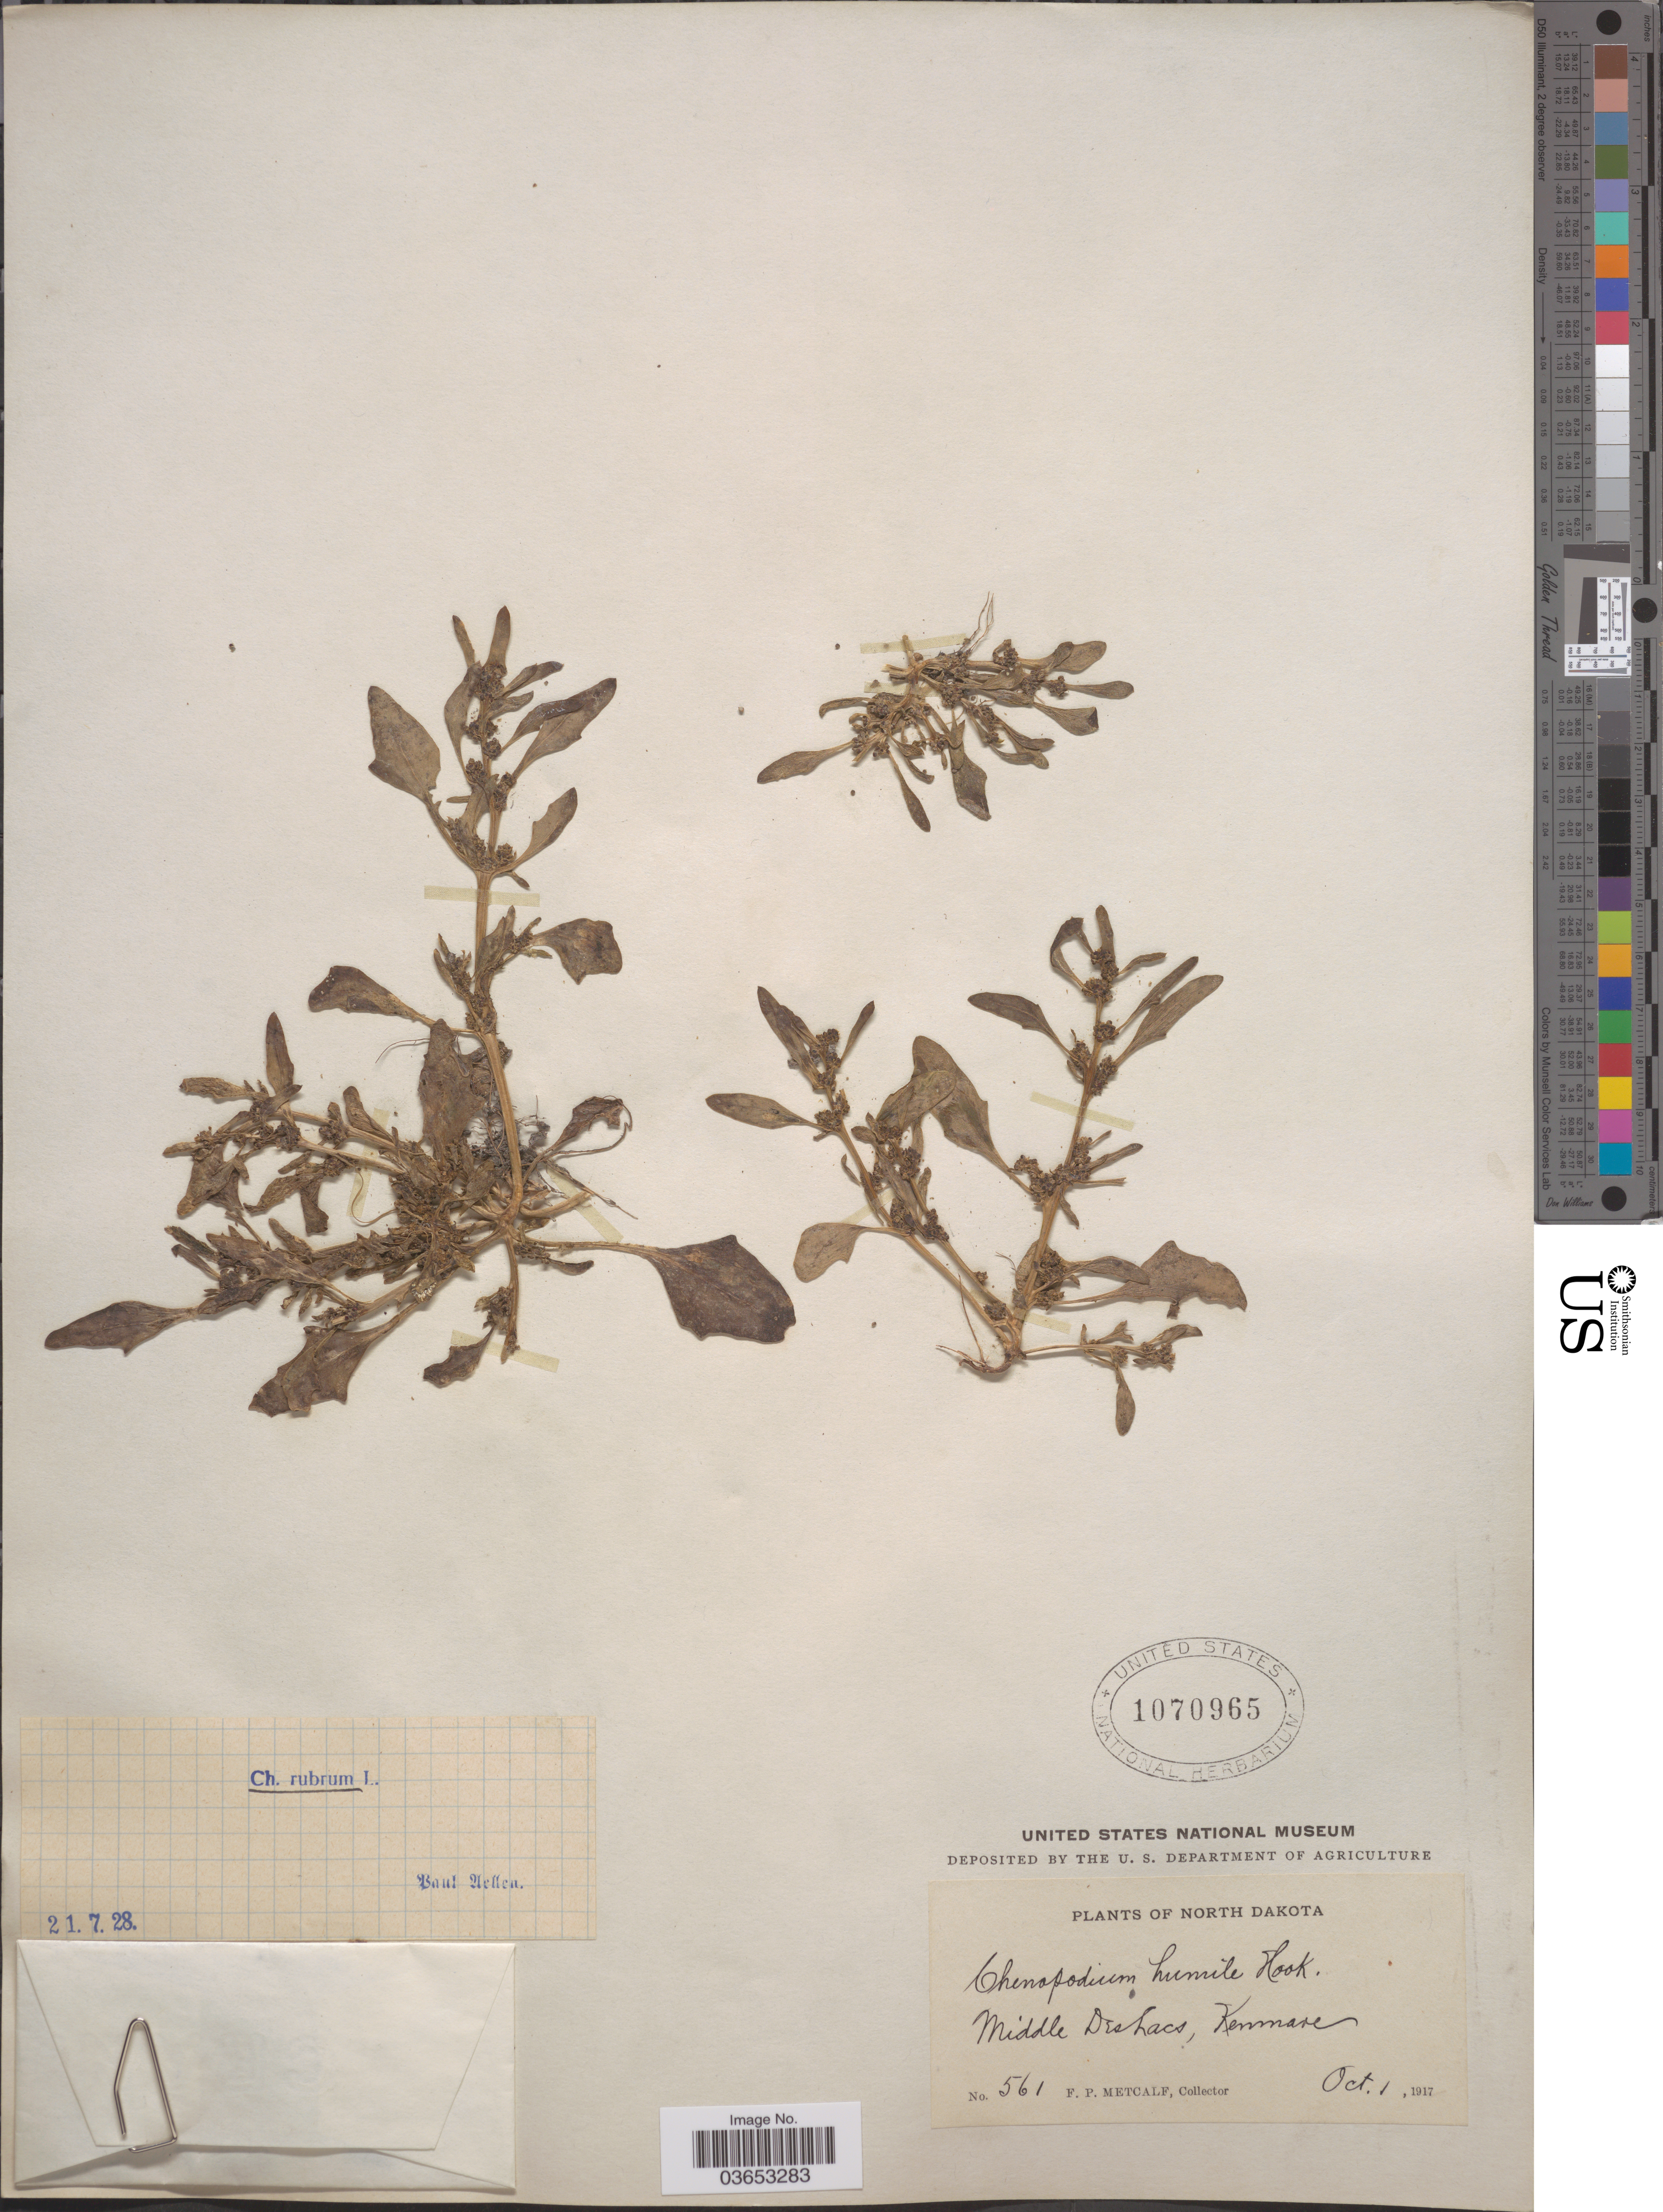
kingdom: Plantae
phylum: Tracheophyta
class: Magnoliopsida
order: Caryophyllales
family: Amaranthaceae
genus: Chenopodium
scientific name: Chenopodium humile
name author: Hook.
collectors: F. Metcalf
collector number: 561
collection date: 1917-10-01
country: United States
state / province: North Dakota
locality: Middle DesLacs, Kenmare.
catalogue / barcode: US 1070965